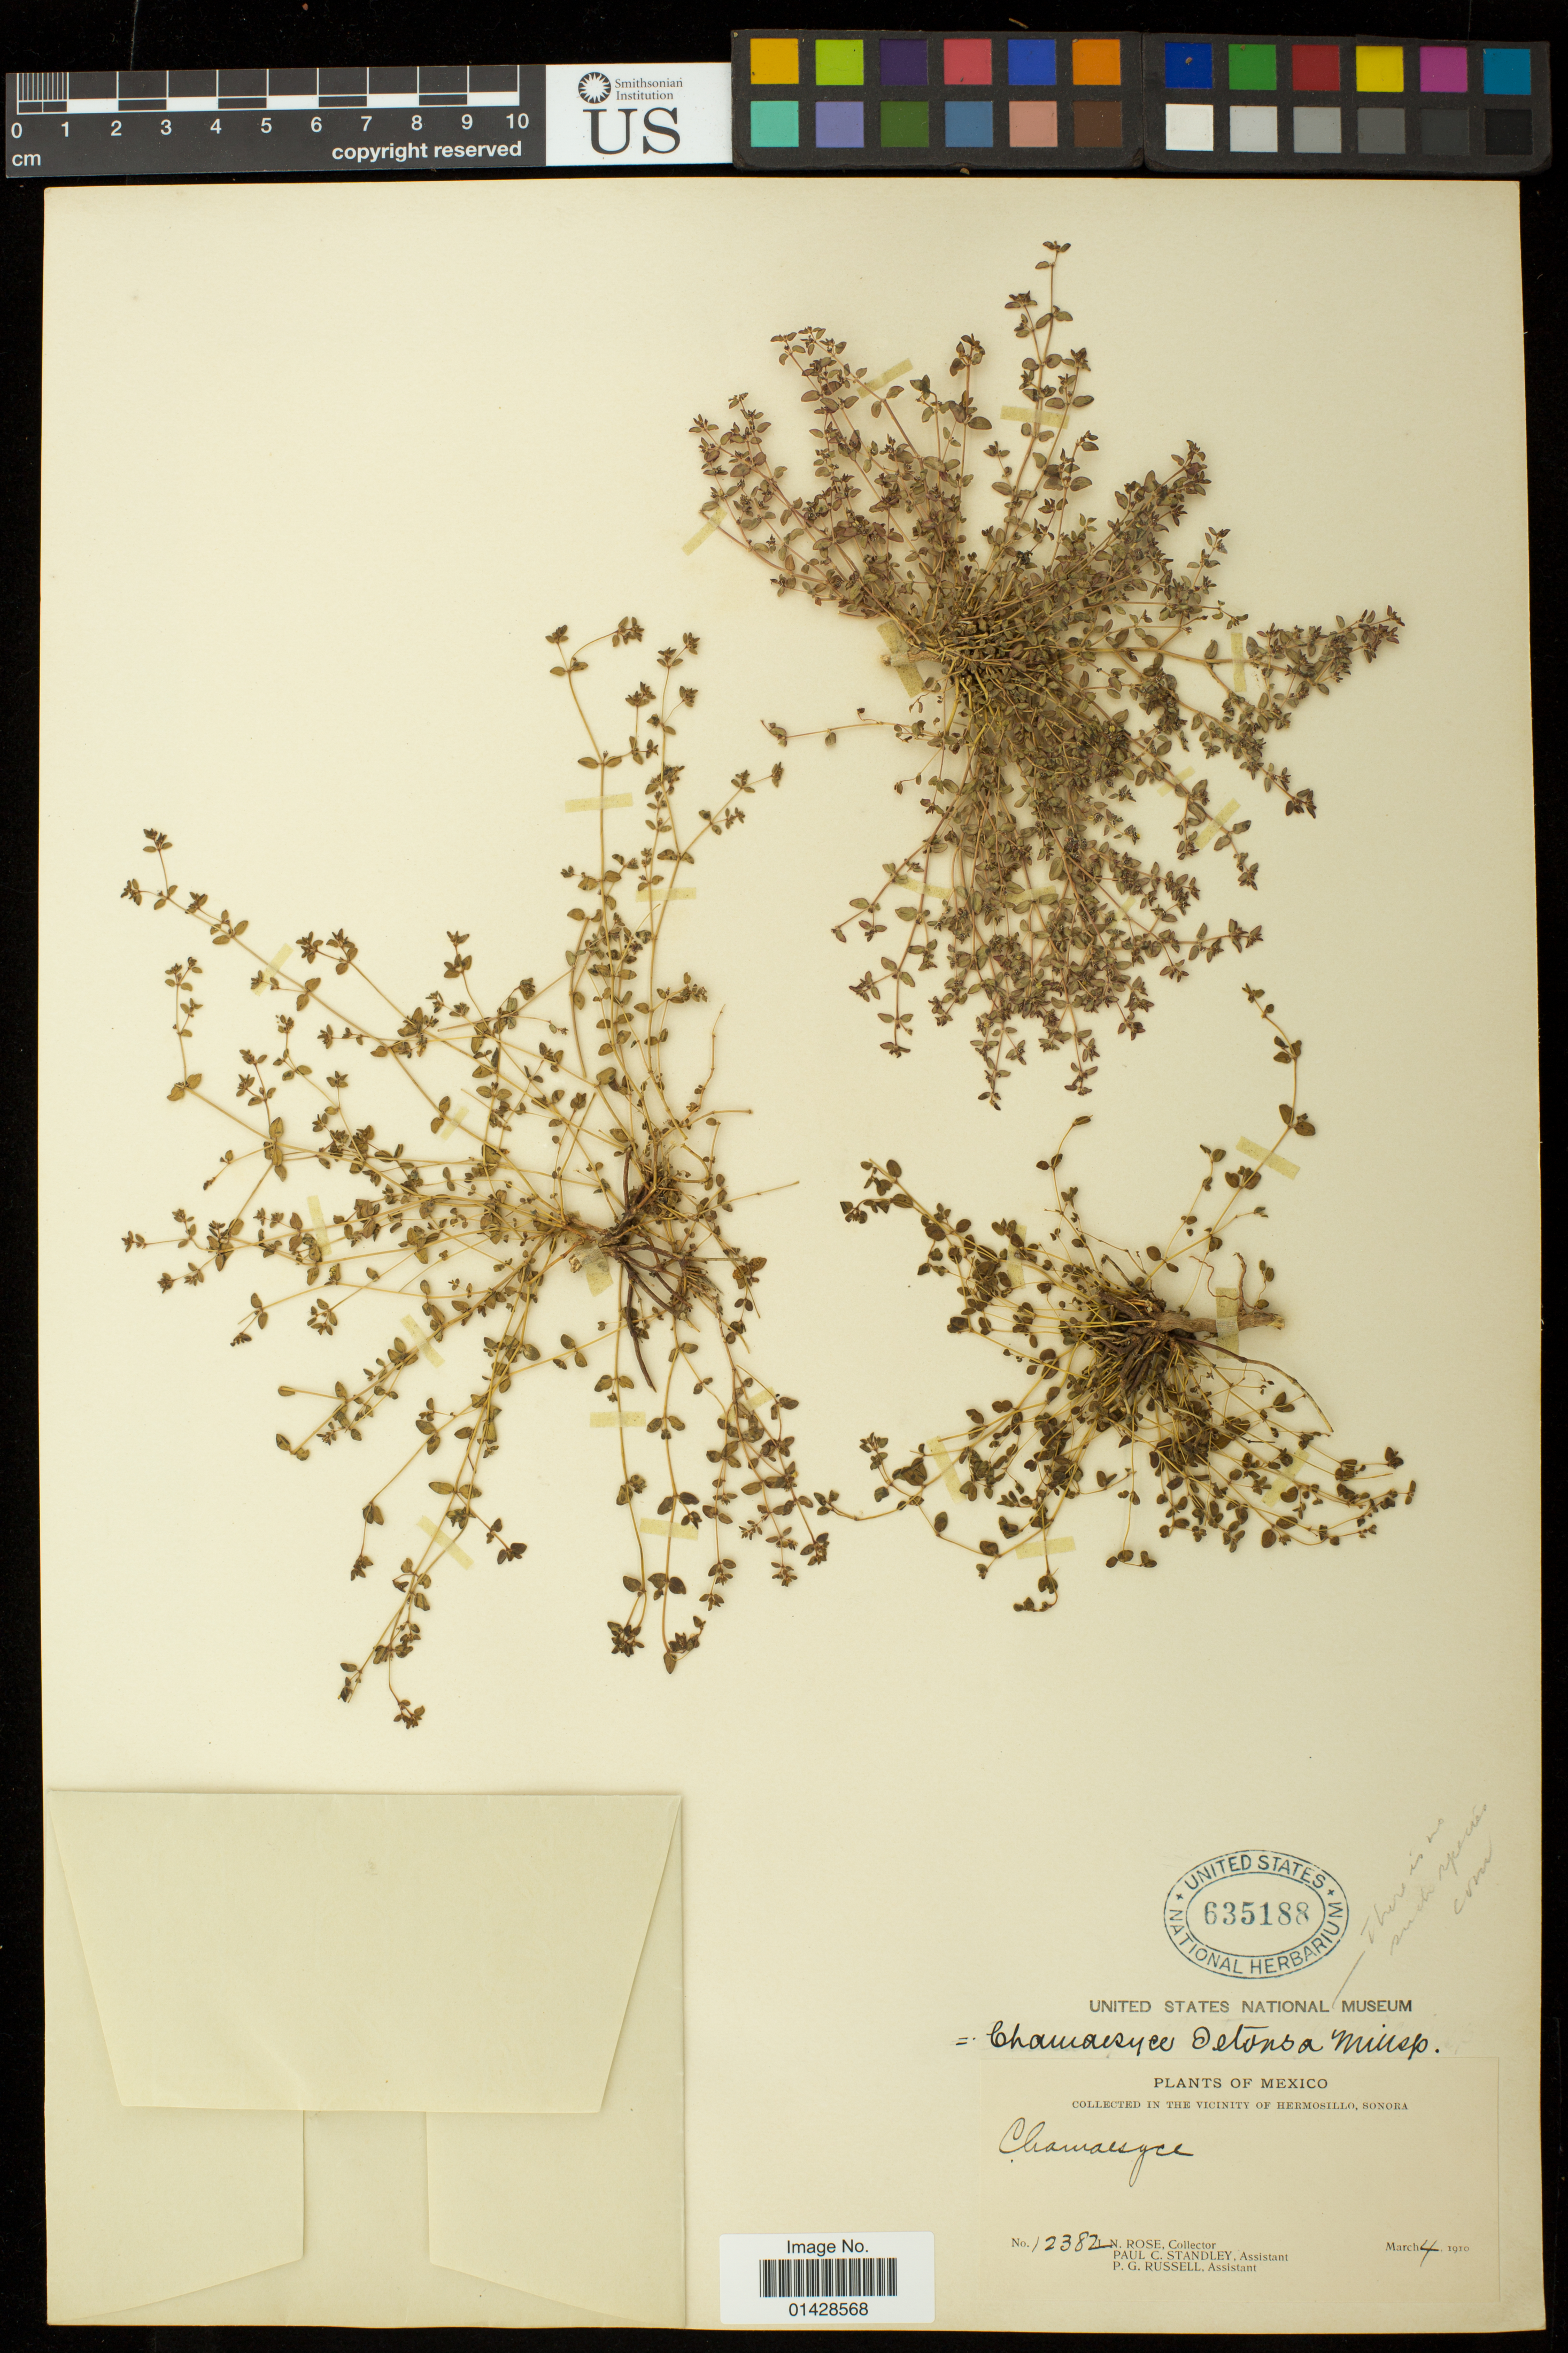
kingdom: Plantae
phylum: Tracheophyta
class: Magnoliopsida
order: Malpighiales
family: Euphorbiaceae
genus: Euphorbia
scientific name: Euphorbia polycarpa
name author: Benth.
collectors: J. N. Rose, P. C. Standley & P. G. Russell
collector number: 12382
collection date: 1910-03-04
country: Mexico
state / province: Sonora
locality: Vicinity of Hermosillo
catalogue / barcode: US 635188